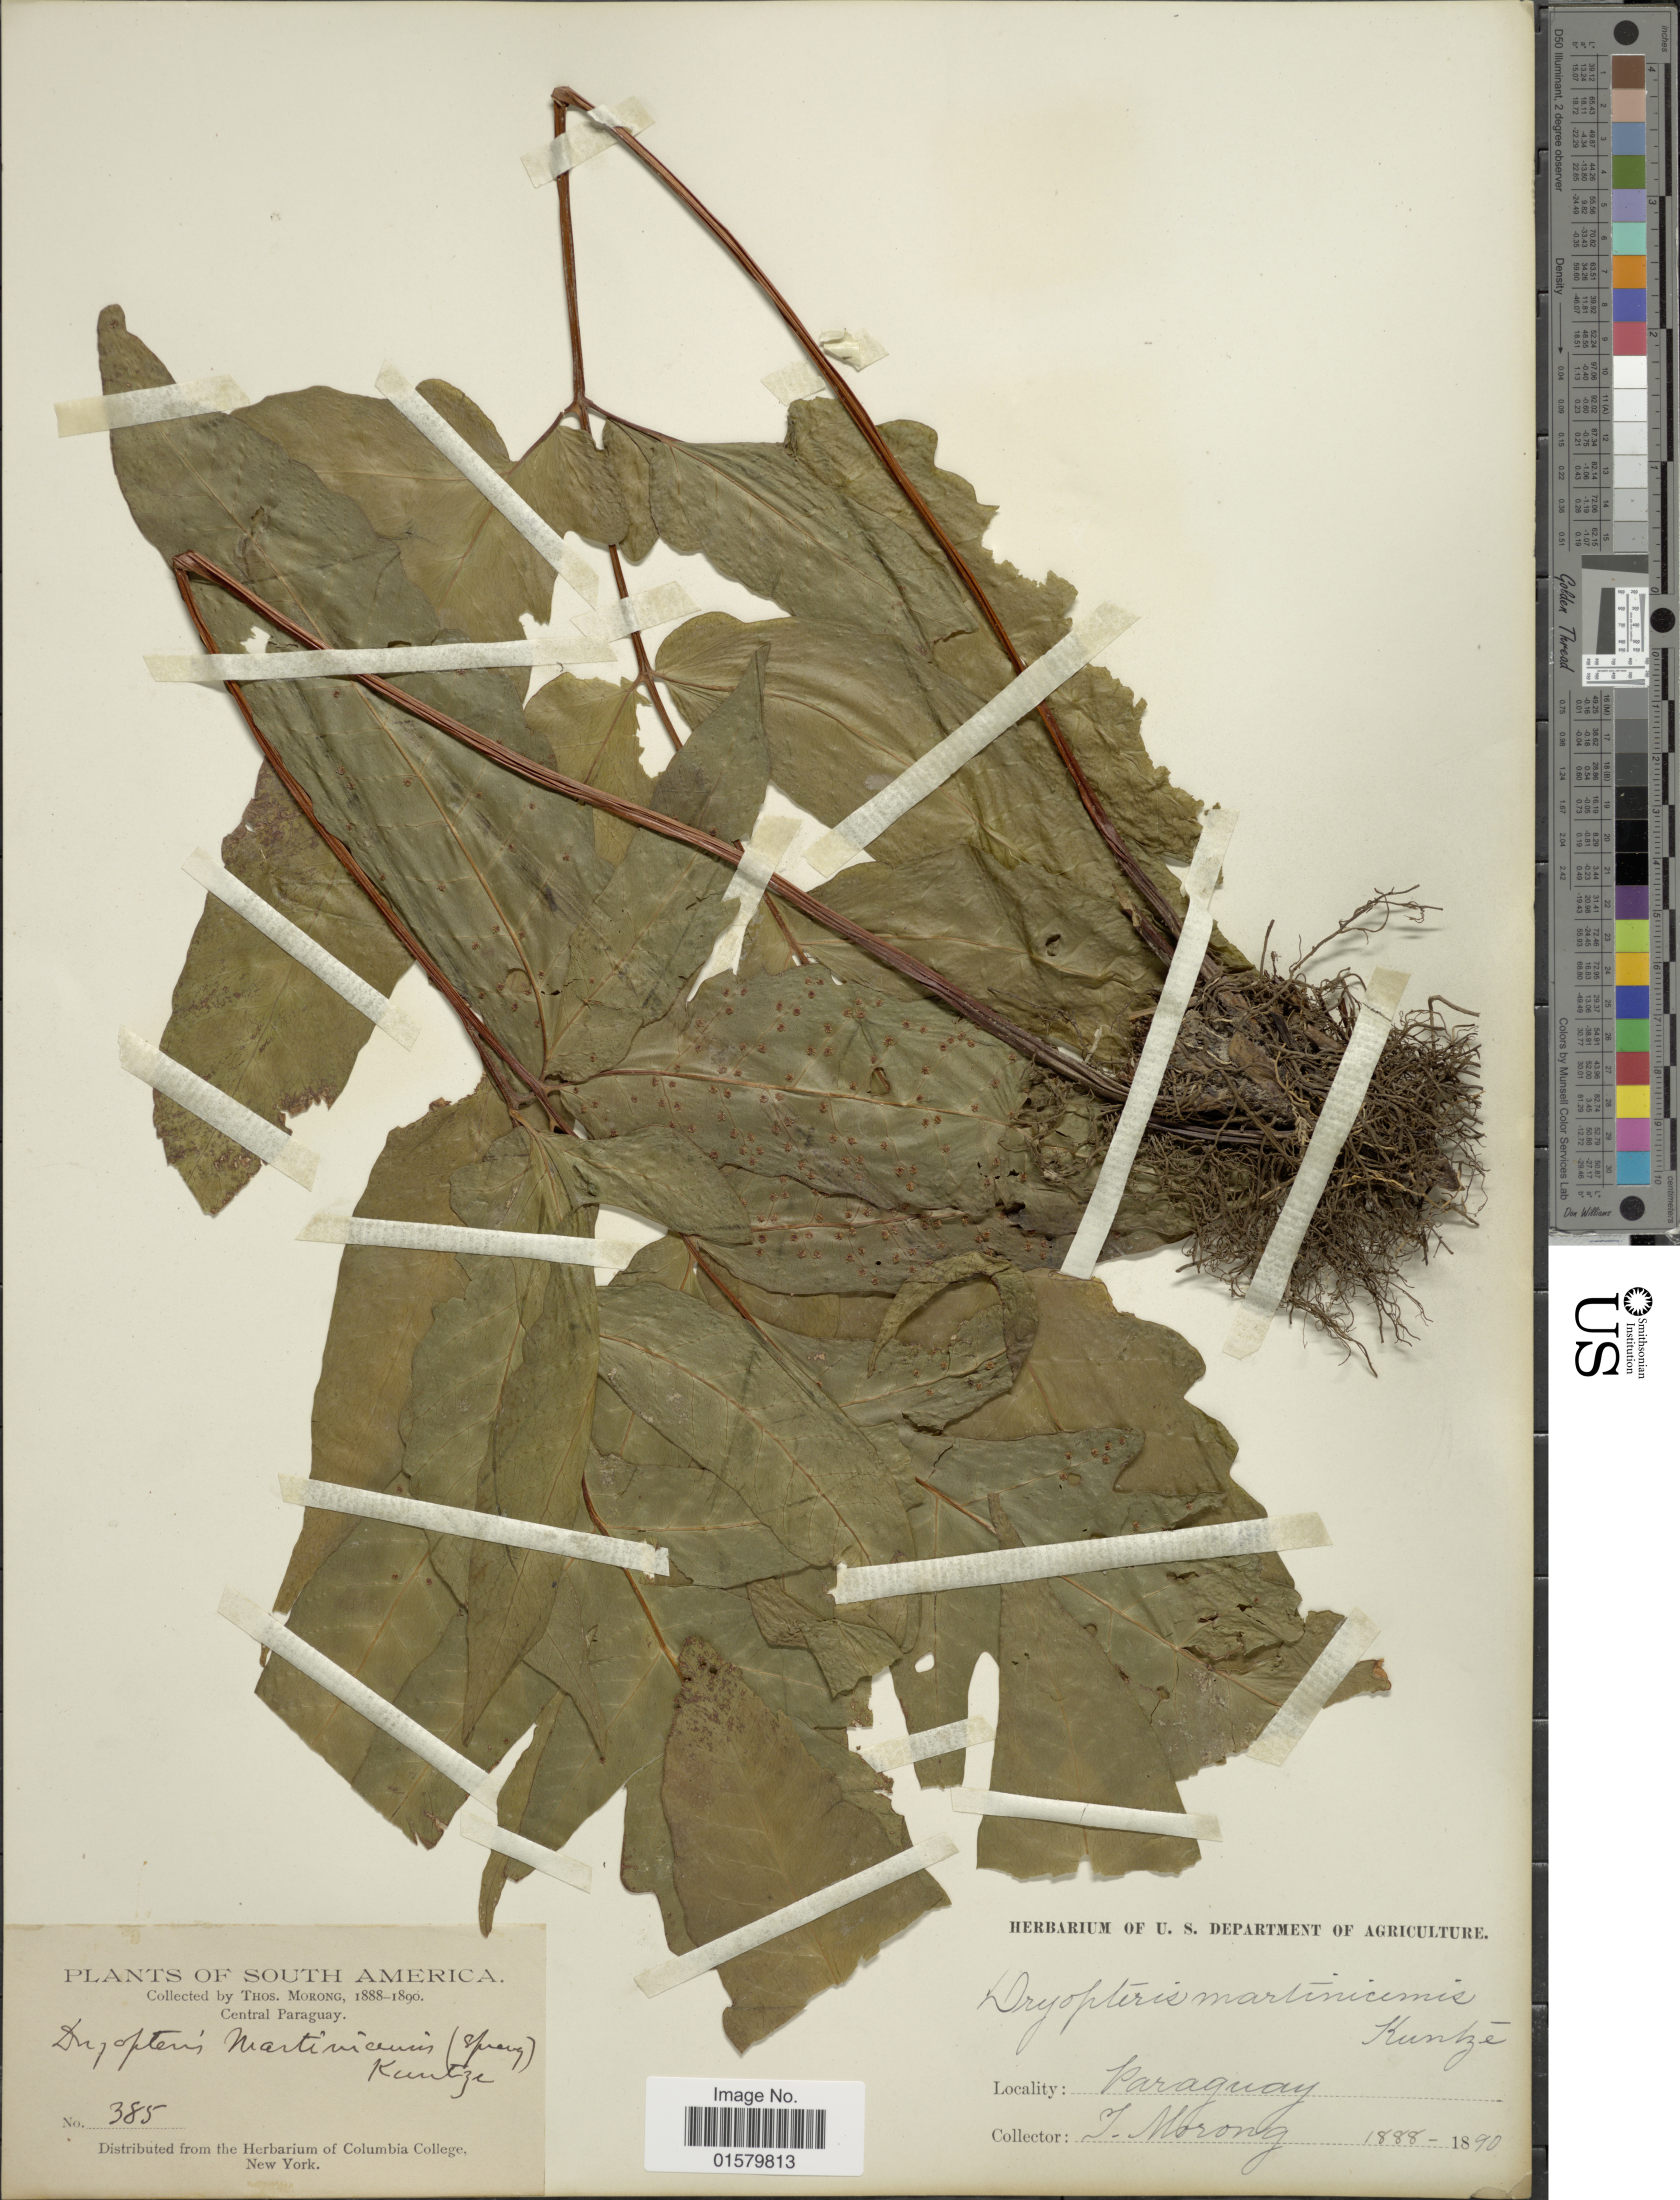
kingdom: Plantae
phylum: Tracheophyta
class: Polypodiopsida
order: Polypodiales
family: Tectariaceae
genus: Tectaria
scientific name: Tectaria incisa var. incisa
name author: Cav.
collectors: ex herb. T. Morong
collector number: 385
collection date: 1888/1890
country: Paraguay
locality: South America, Central Paraguay